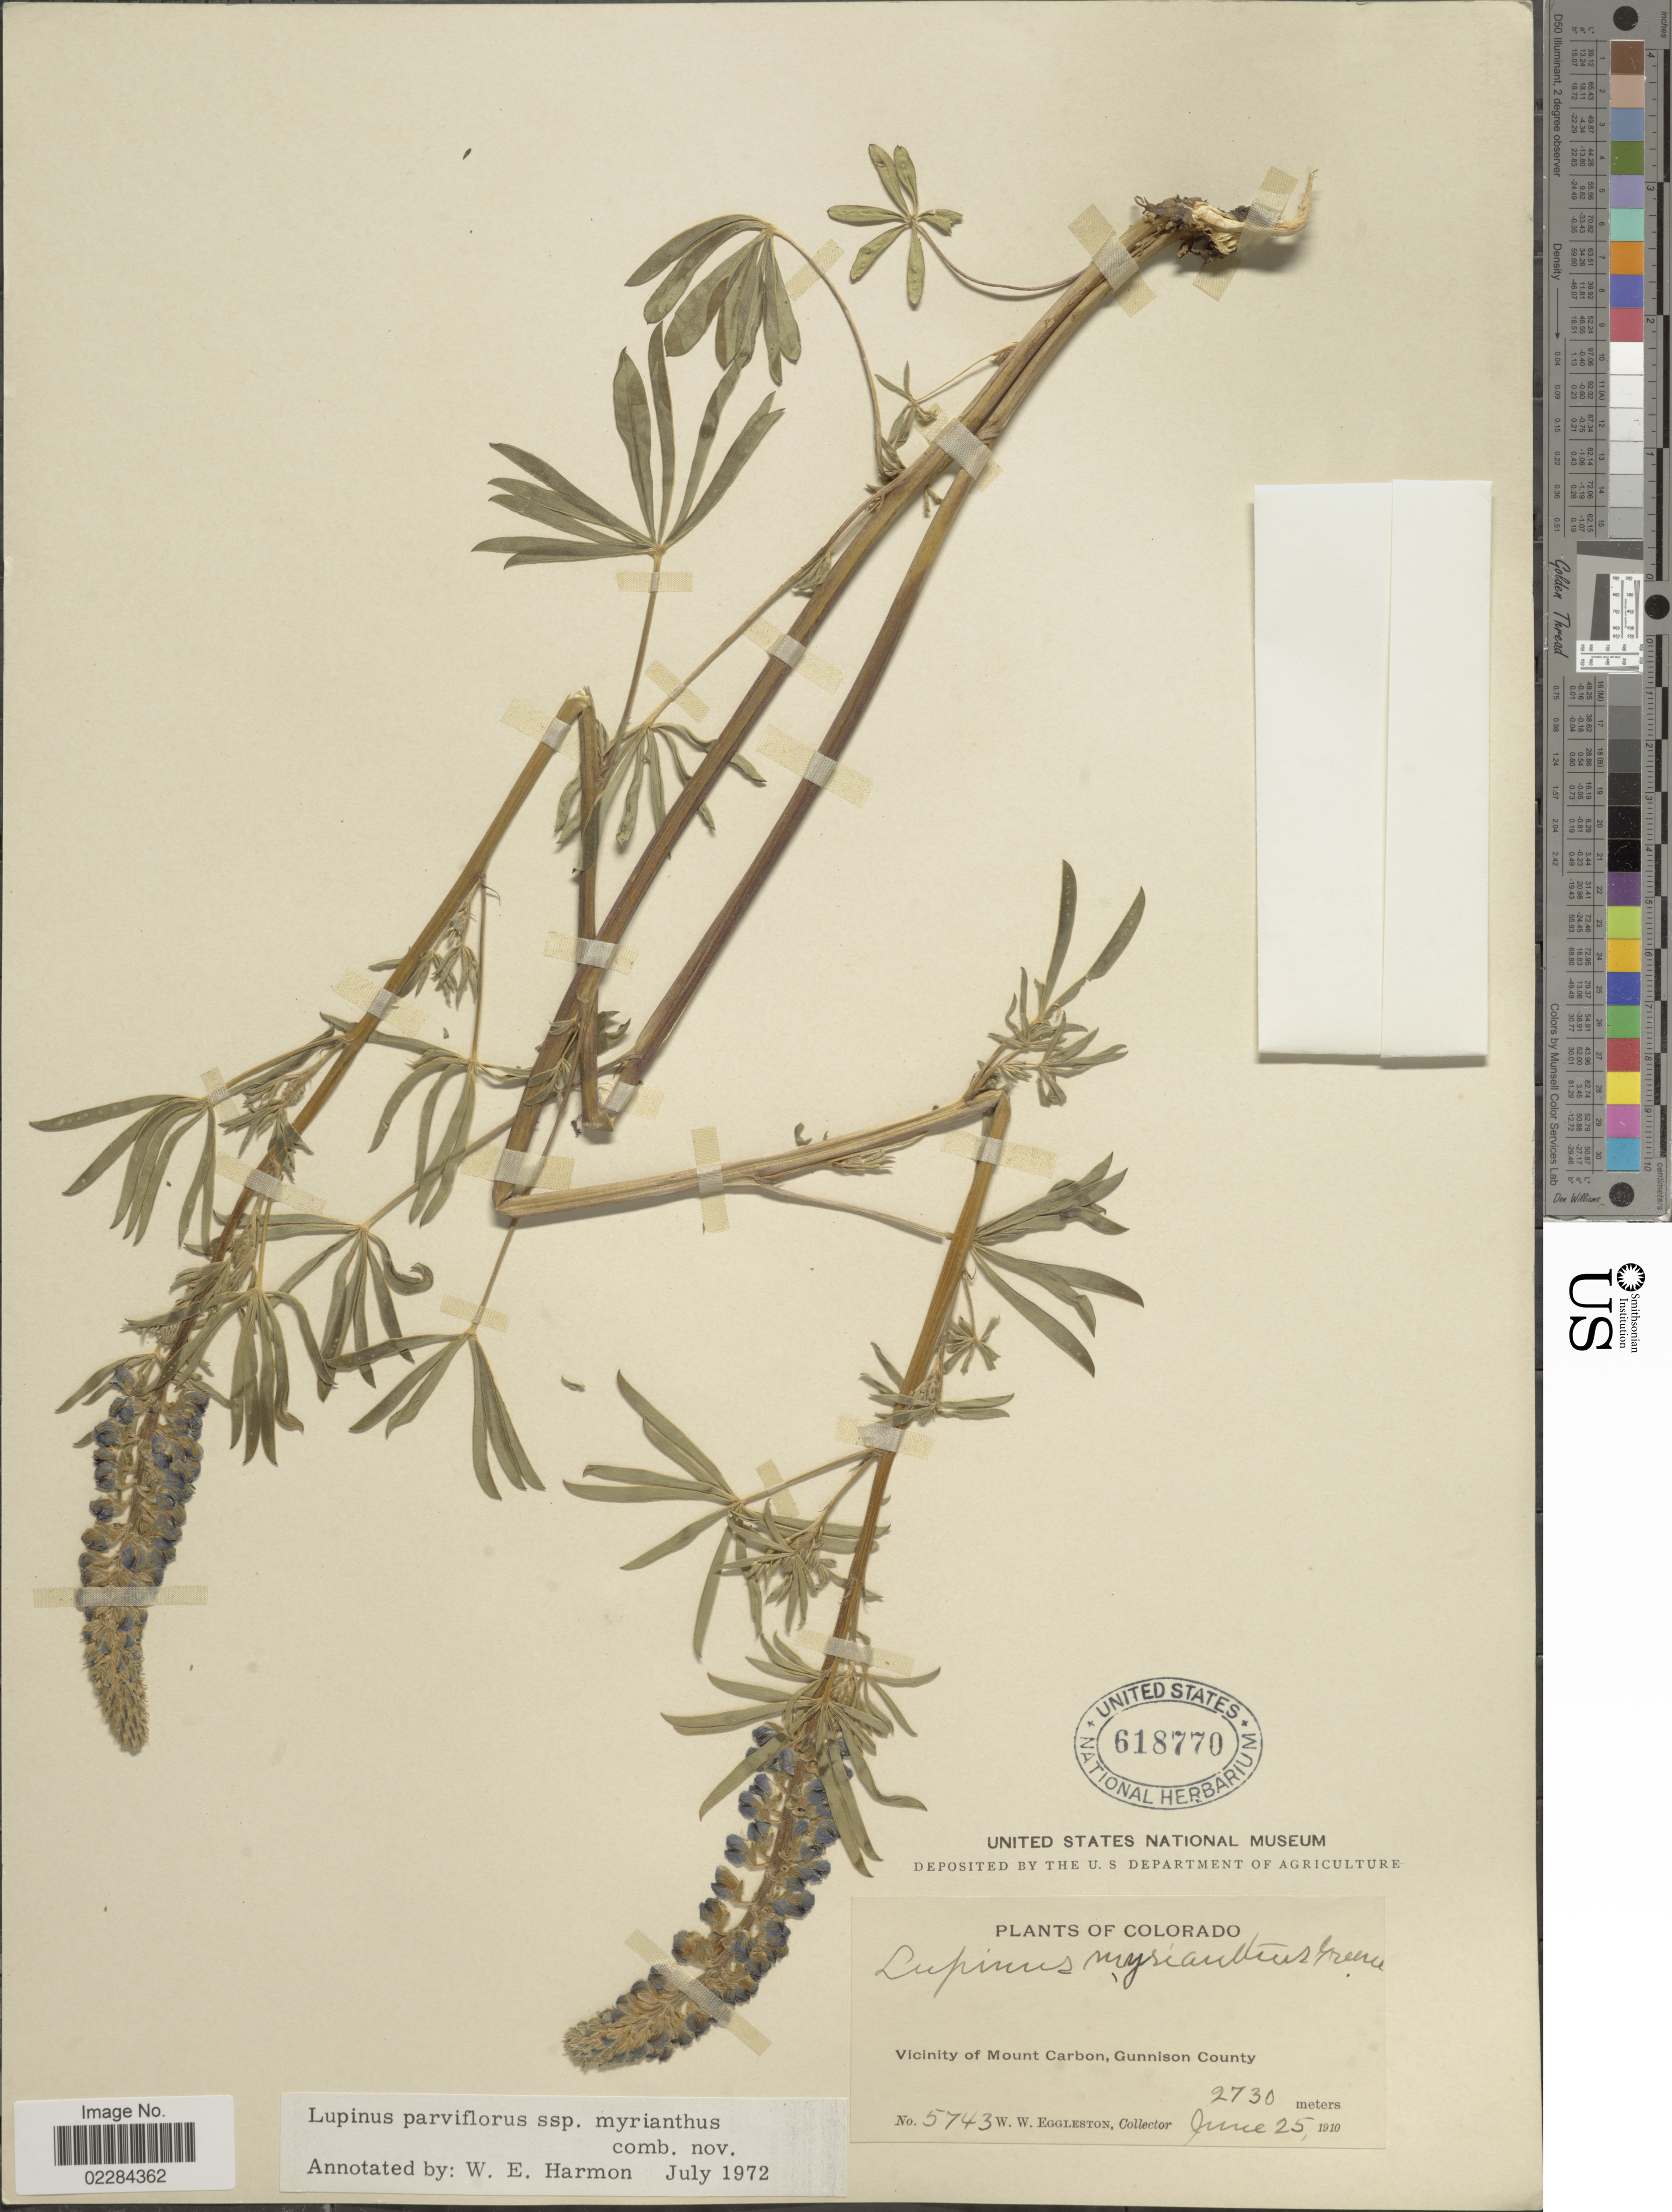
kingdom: Plantae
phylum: Tracheophyta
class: Magnoliopsida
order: Fabales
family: Fabaceae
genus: Lupinus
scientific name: Lupinus argenteus var. myrianthus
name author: (Greene) Isley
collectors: W. W. Eggleston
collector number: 5743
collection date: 1910-06-25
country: United States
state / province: Colorado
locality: Vicinity of Mount Carbon, Gunnison County.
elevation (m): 2730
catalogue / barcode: US 618770